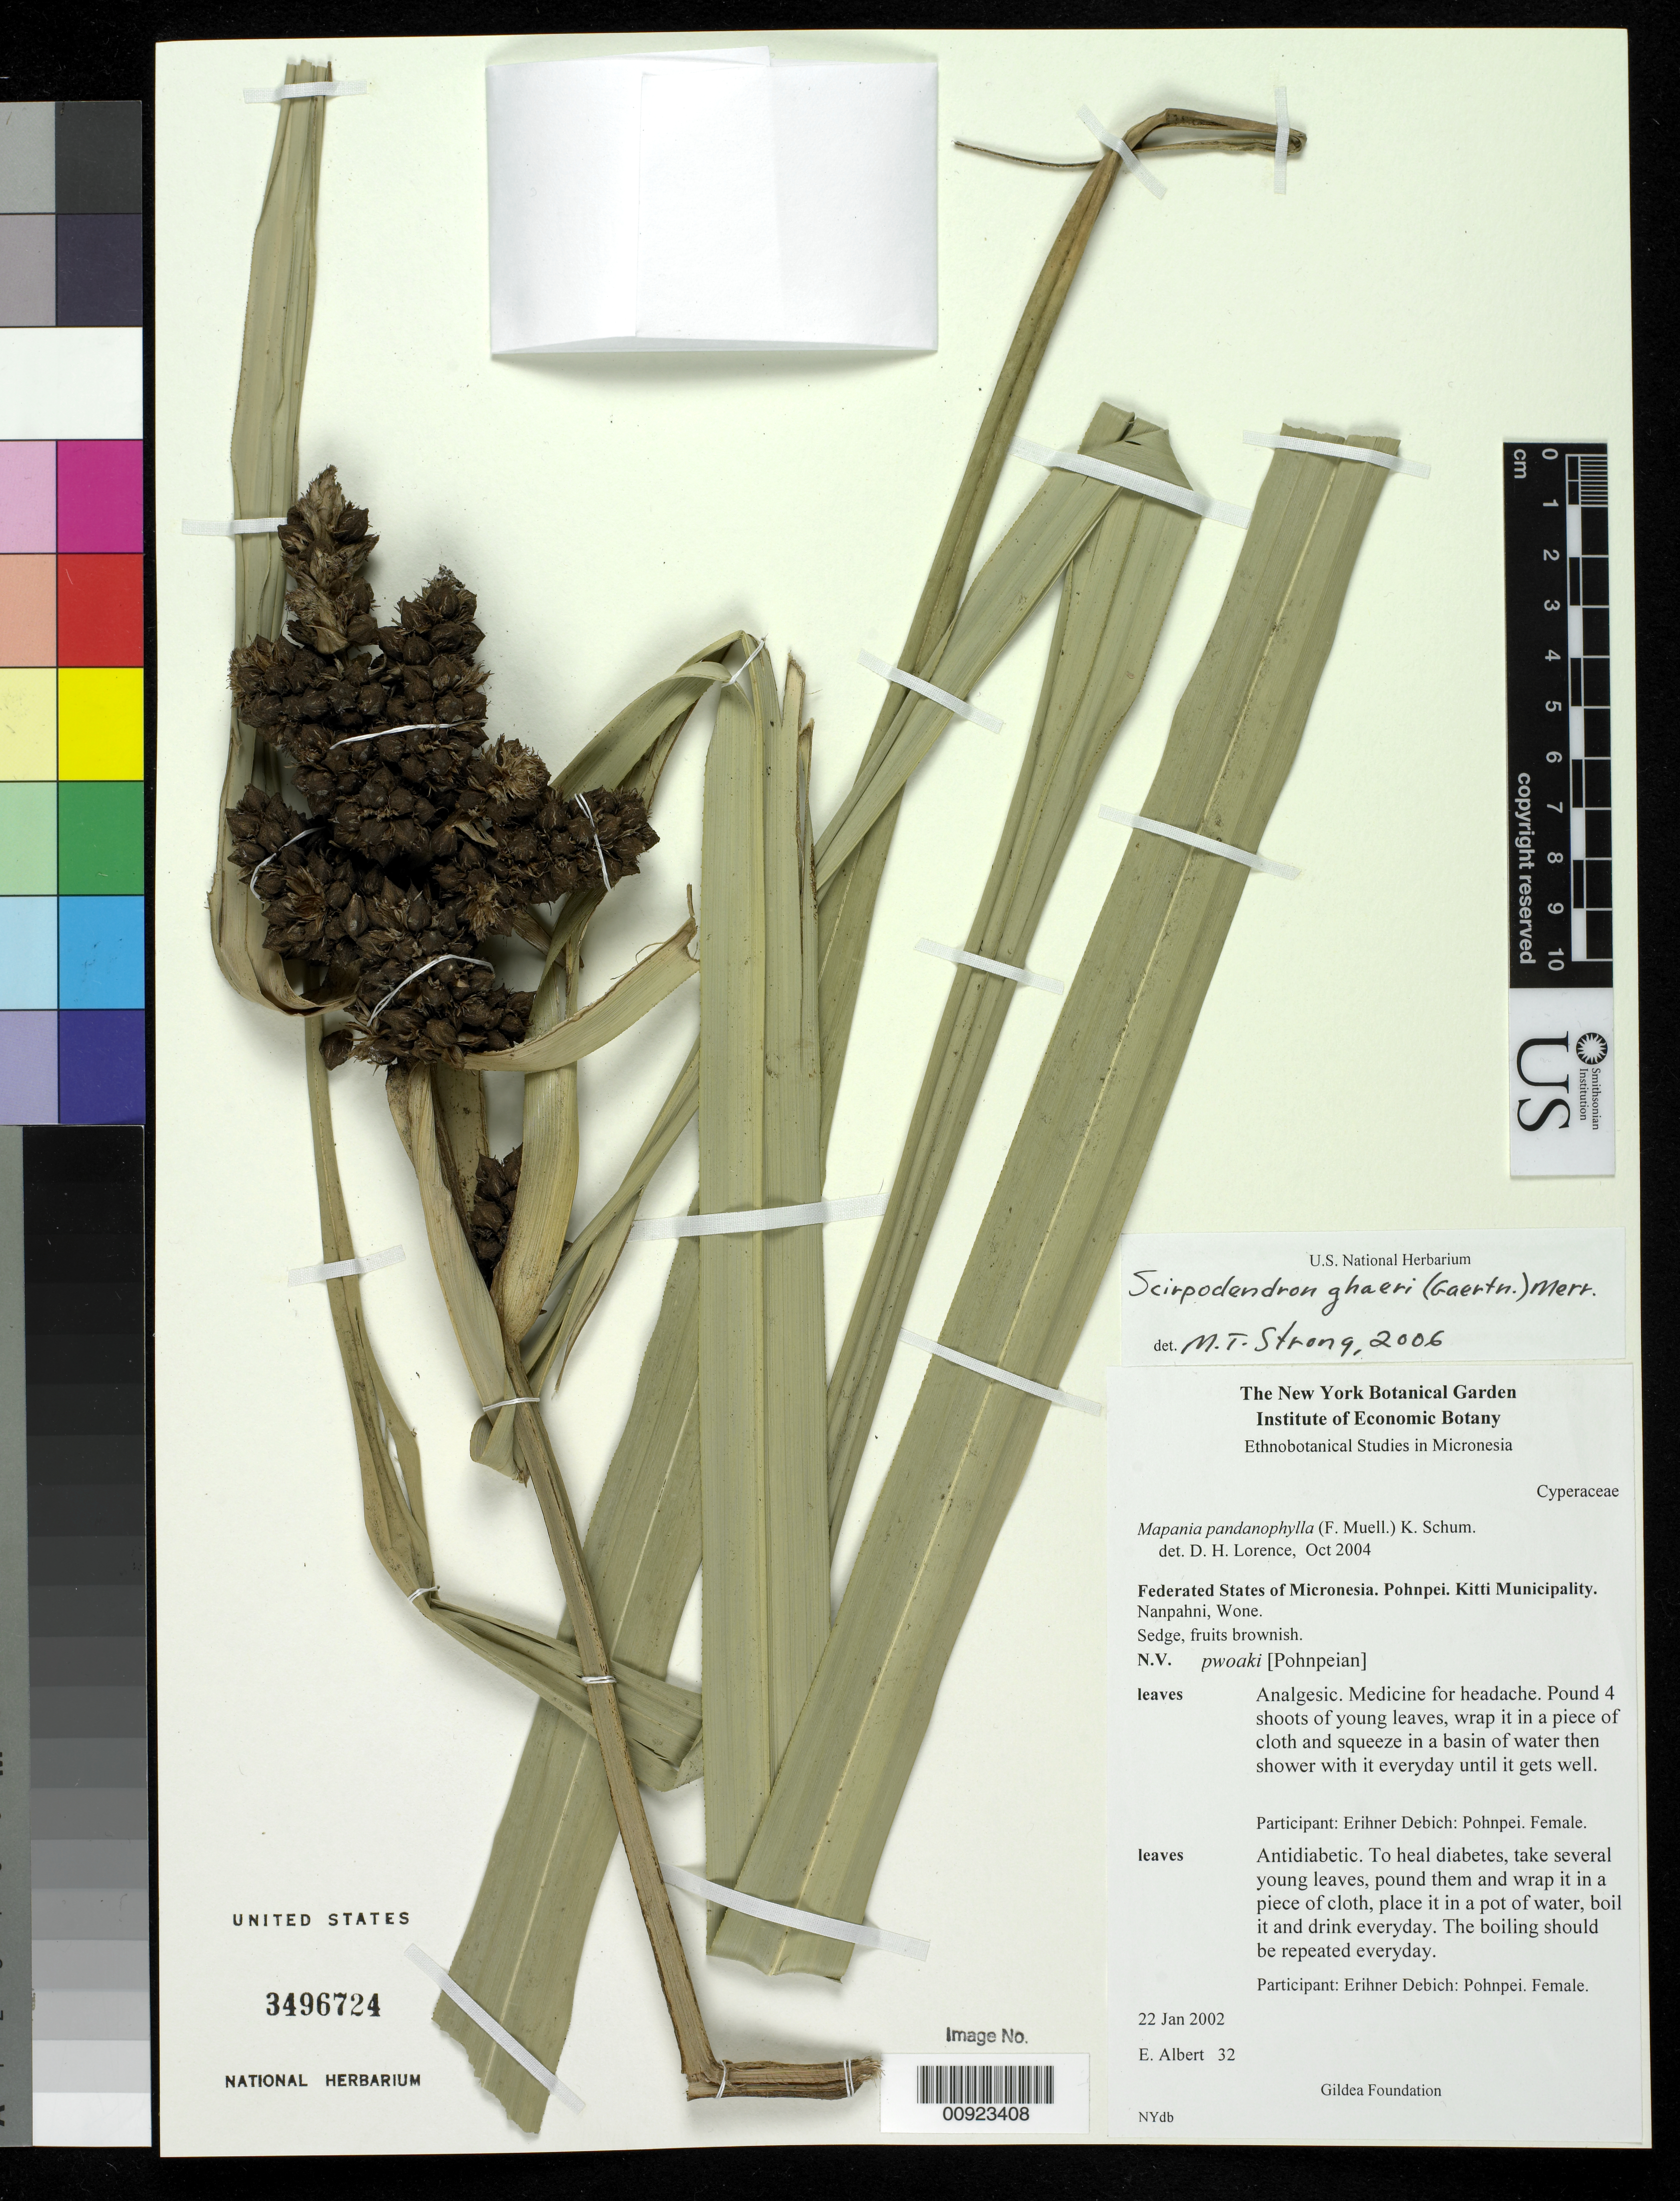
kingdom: Plantae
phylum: Tracheophyta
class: Liliopsida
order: Poales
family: Cyperaceae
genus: Scirpodendron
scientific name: Scirpodendron ghaeri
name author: (Gaertn.) Merr.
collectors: E. A. Amor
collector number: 32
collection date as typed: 22 Jan 2002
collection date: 2002-01-22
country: Micronesia, Federated States of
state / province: Pohnpei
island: Pohnpei [Ponape]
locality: Kitti Municipality, Nanpahni, Wone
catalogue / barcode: US 3496724